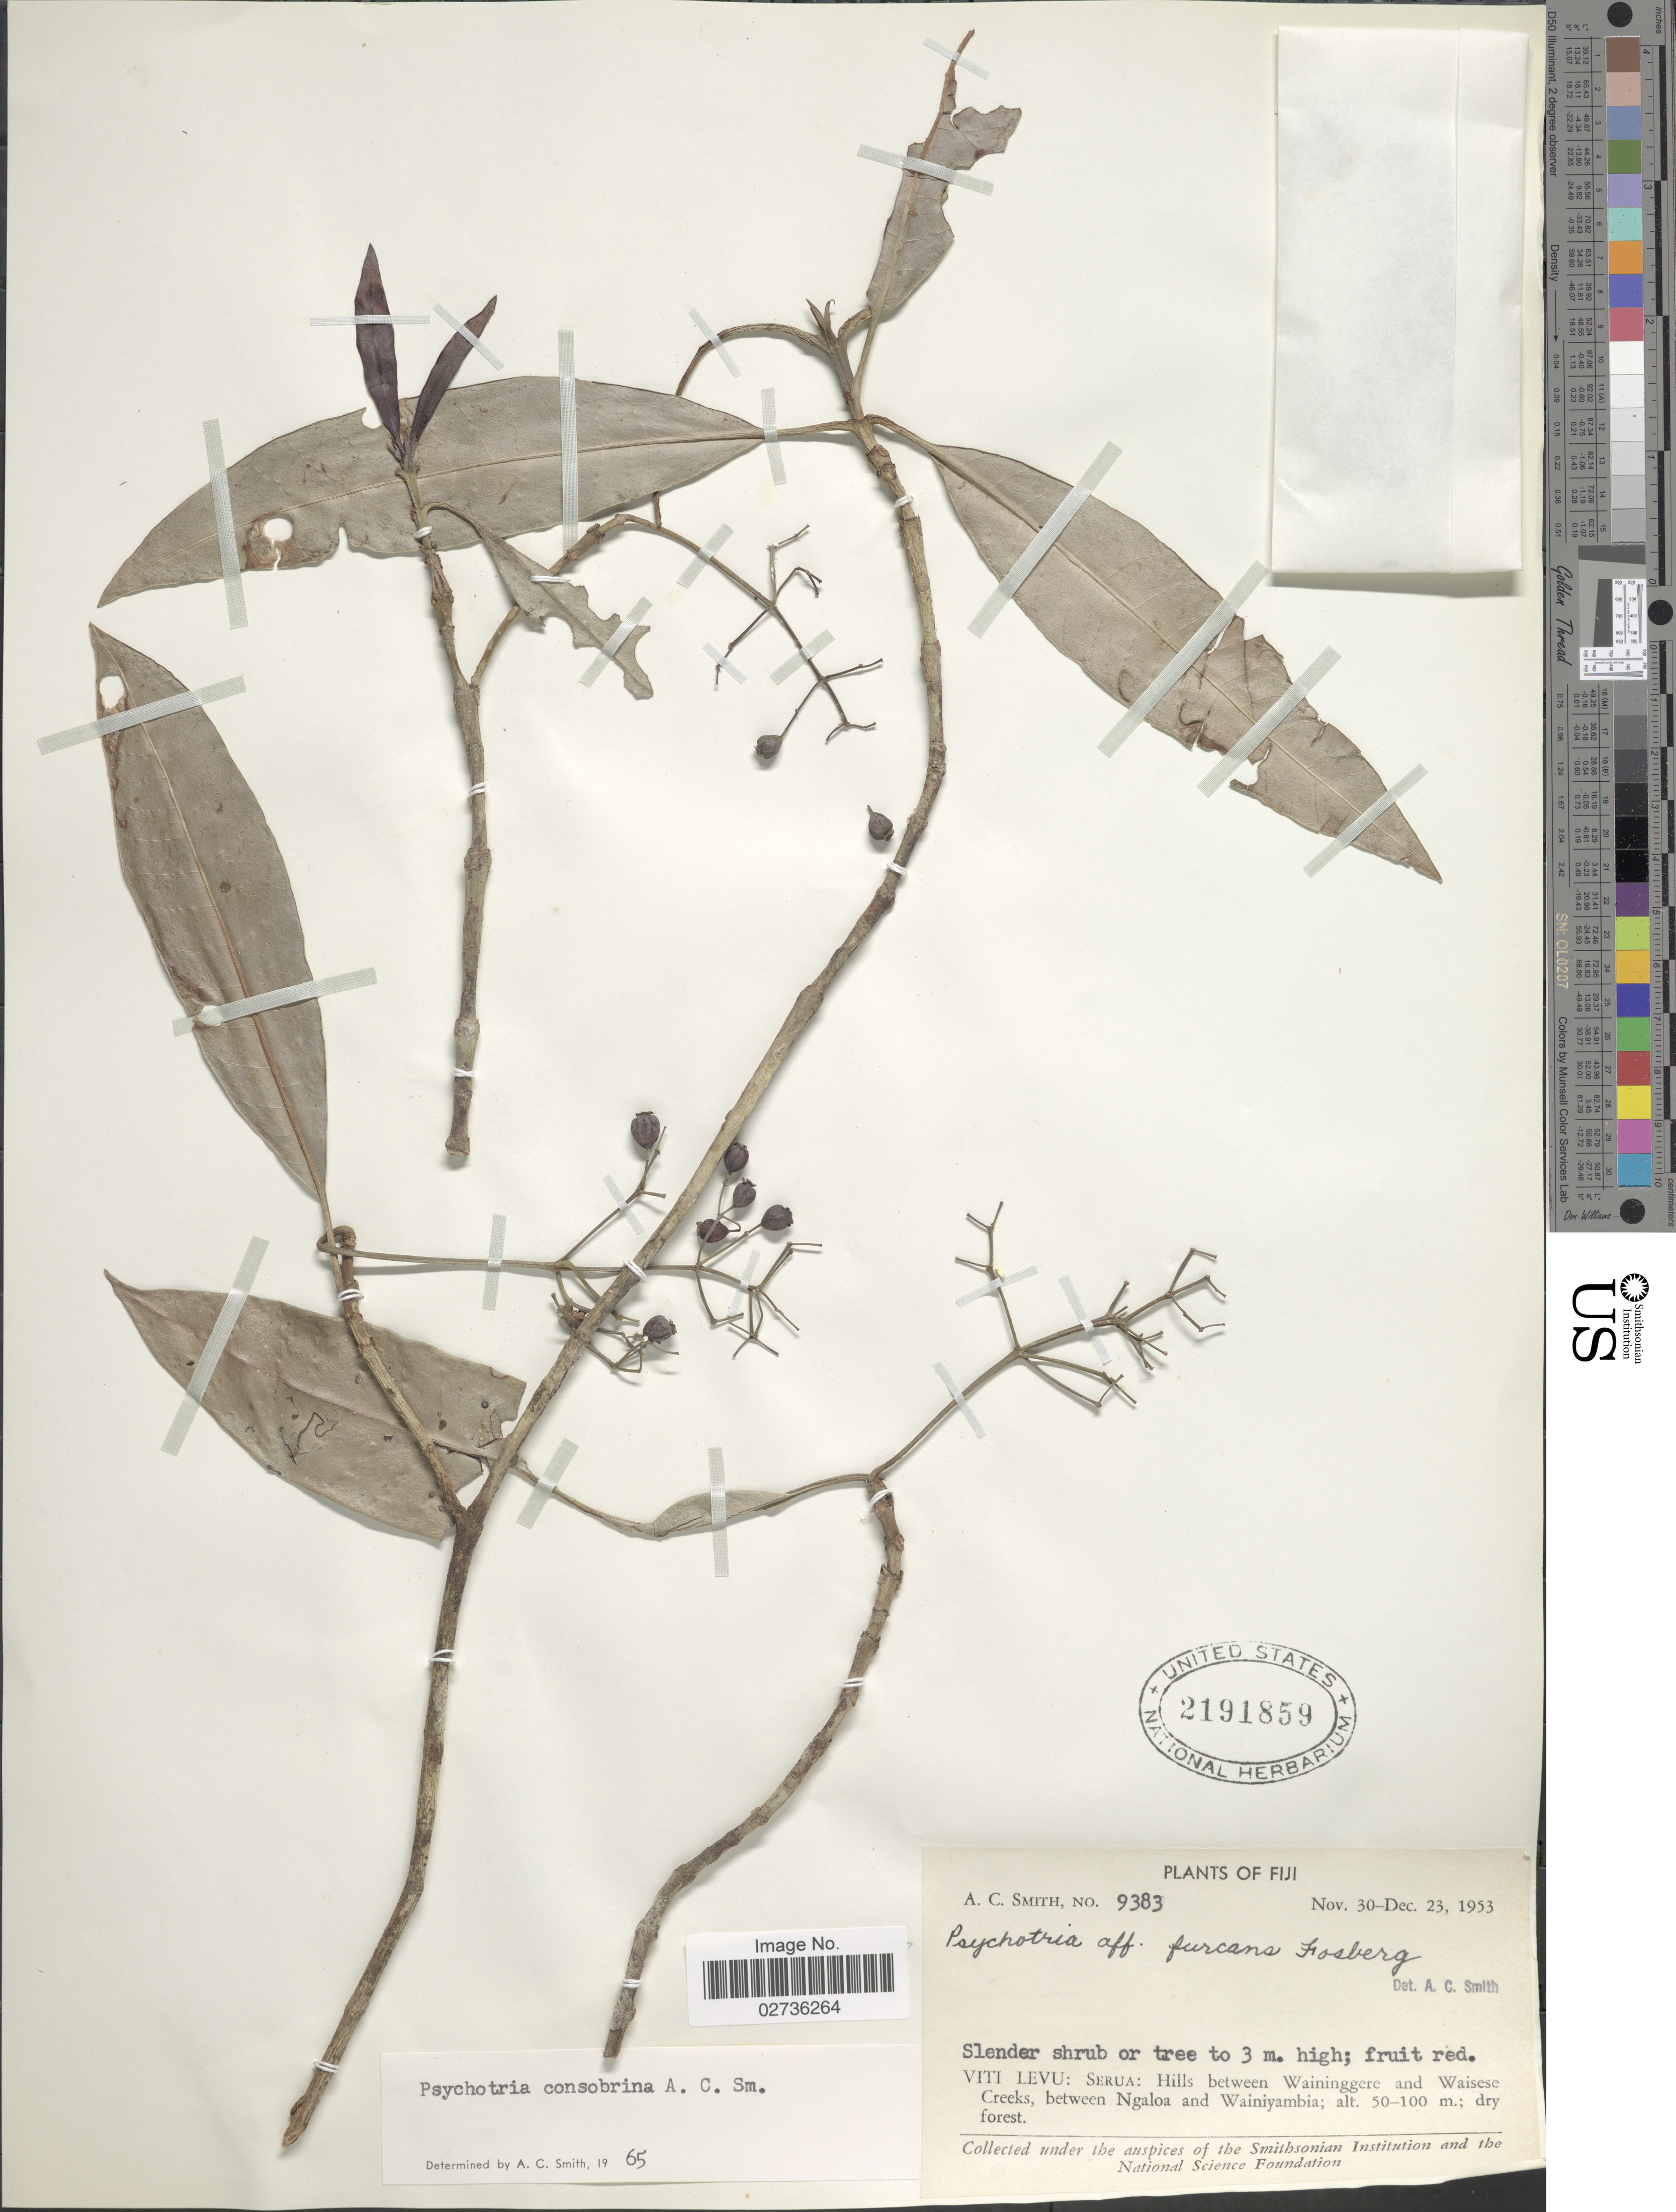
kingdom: Plantae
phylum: Tracheophyta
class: Magnoliopsida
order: Gentianales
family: Rubiaceae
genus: Psychotria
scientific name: Psychotria furcans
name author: Fosberg in A.C. Sm.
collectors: A. C. Smith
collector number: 9383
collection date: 1953-11-30/1953-12-23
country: Fiji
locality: Viti Levu: Serua: Hills between Waininggere and Waisese Creeks, between Ngaloa and Wainiyambia.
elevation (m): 50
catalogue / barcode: US 2191859